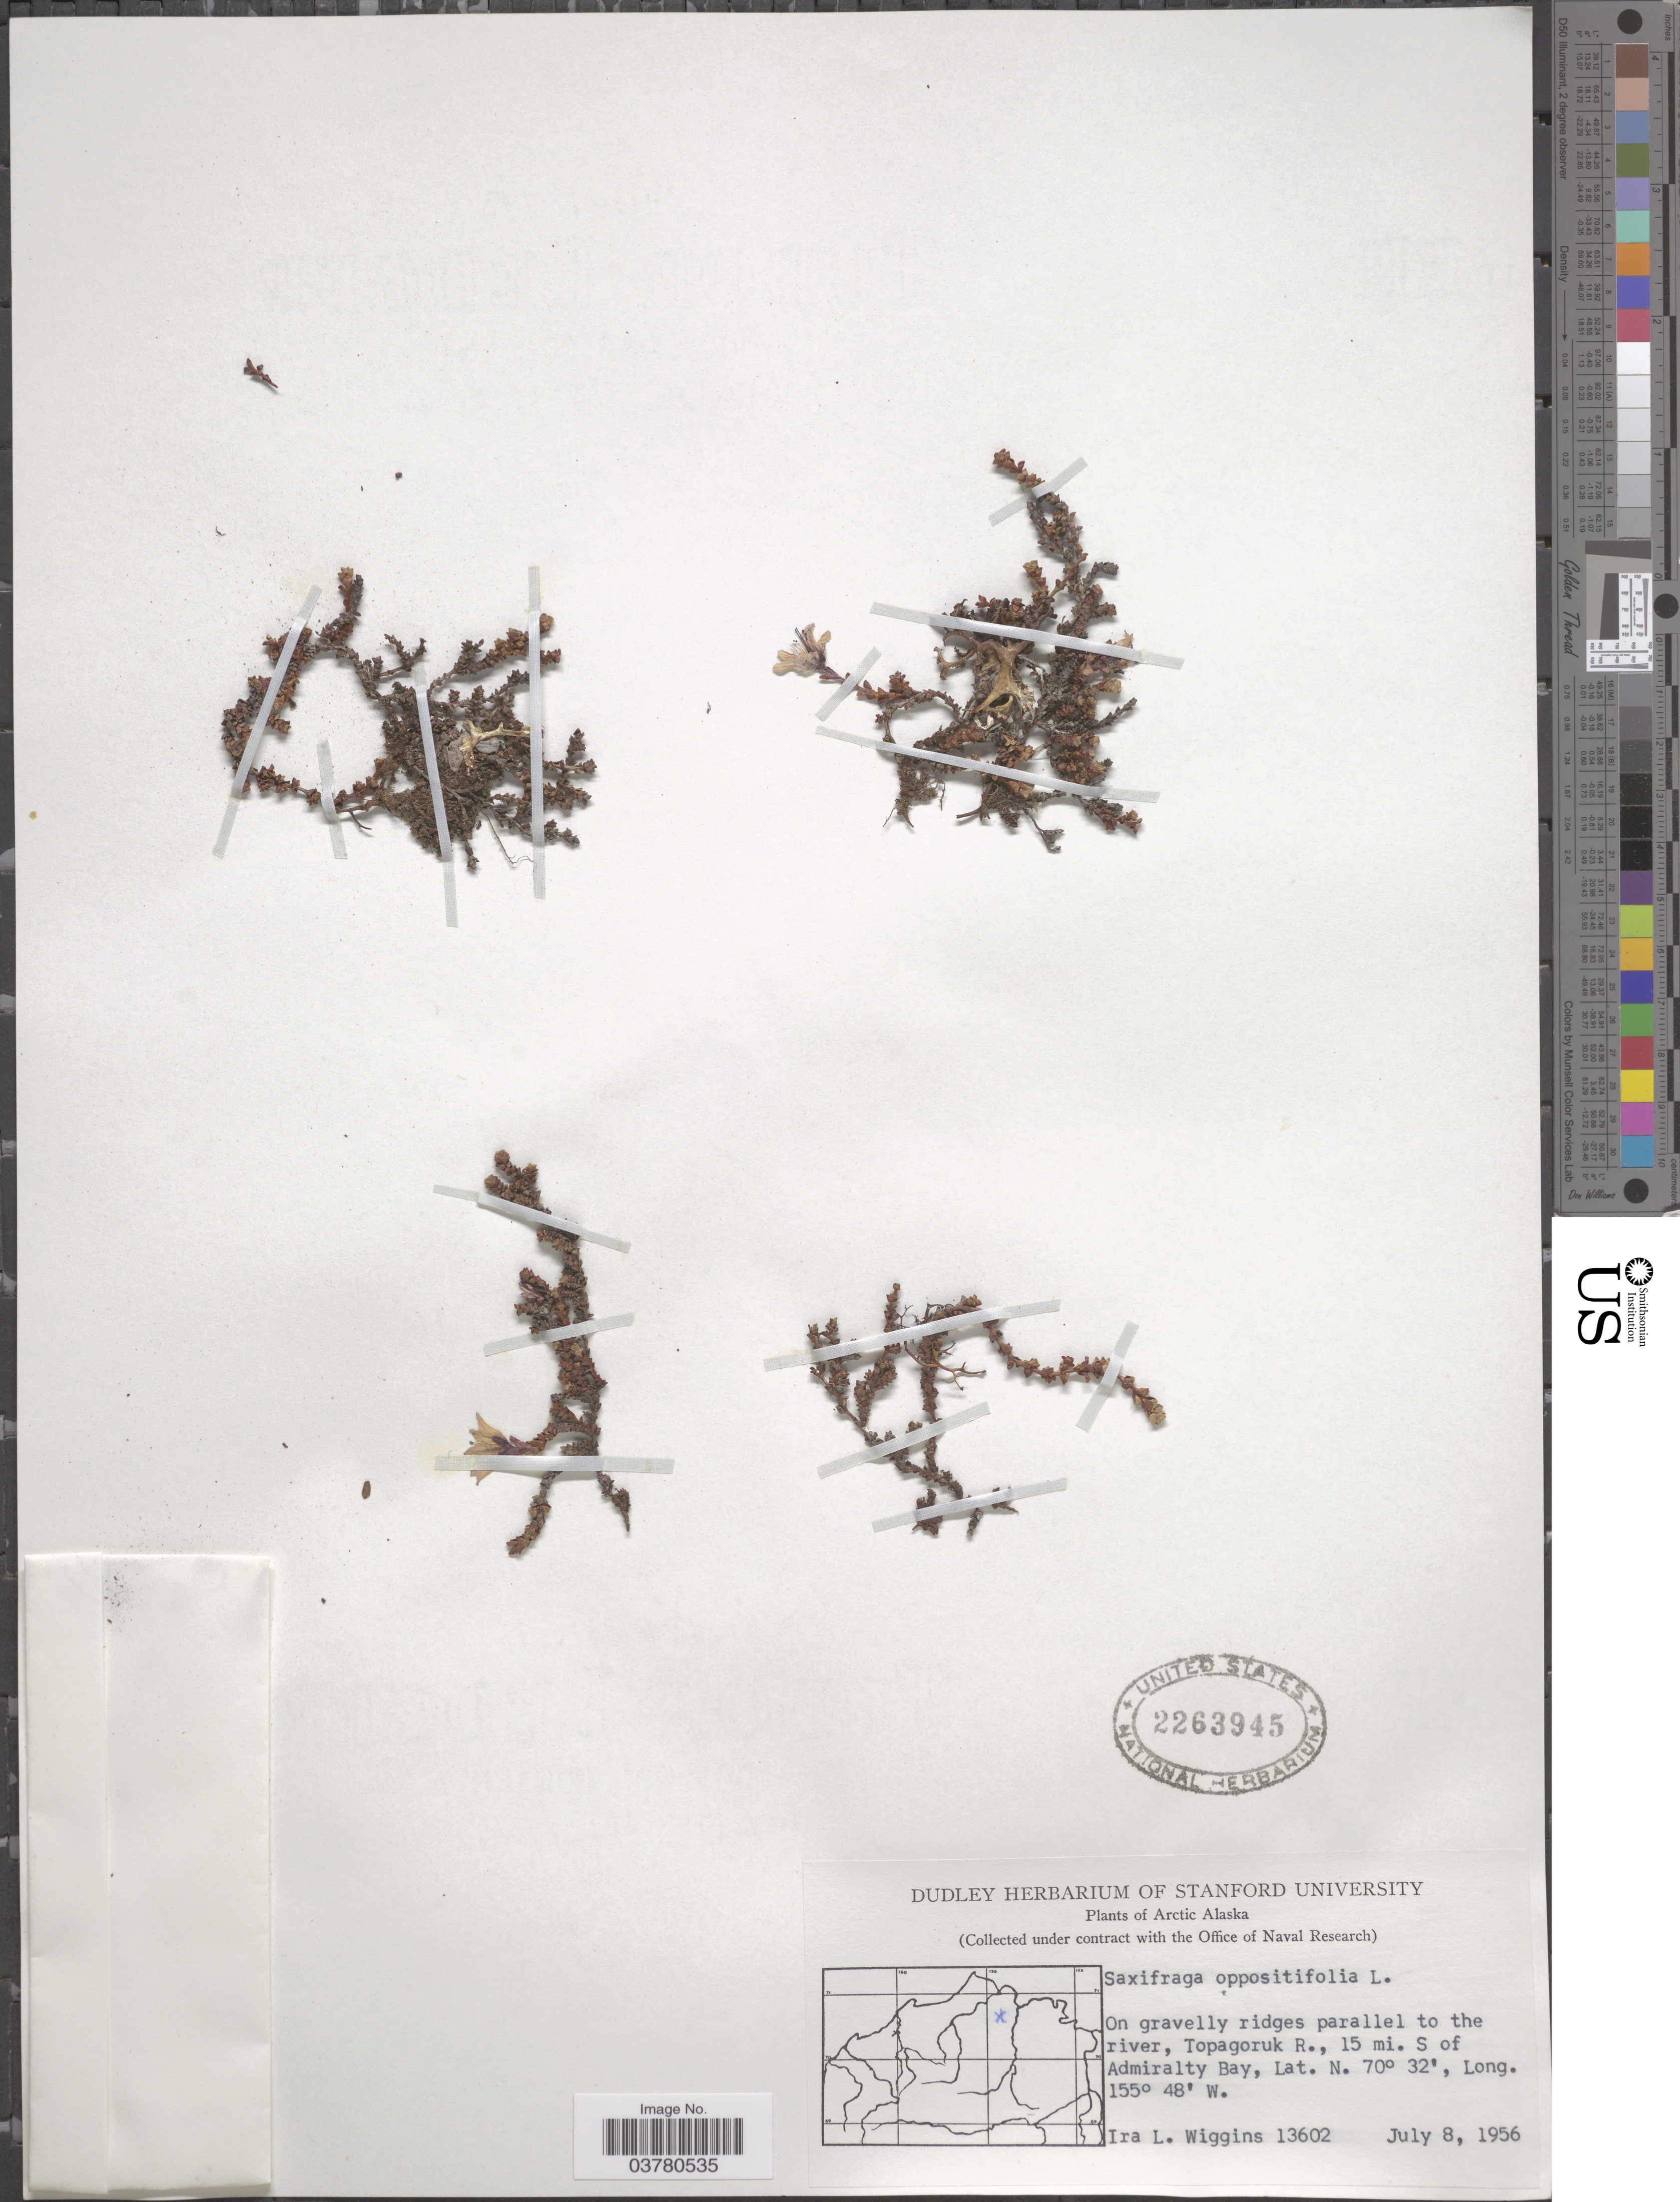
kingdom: Plantae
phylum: Tracheophyta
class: Magnoliopsida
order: Saxifragales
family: Saxifragaceae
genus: Saxifraga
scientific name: Saxifraga oppositifolia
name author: L.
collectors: I. L. Wiggins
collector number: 13602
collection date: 1956-07-08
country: United States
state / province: Alaska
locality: Arctic Alaska. On gravelly ridges parallel to the river, Topagoruk R., 15 mi. S of Admiralty Bay.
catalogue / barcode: US 2263945